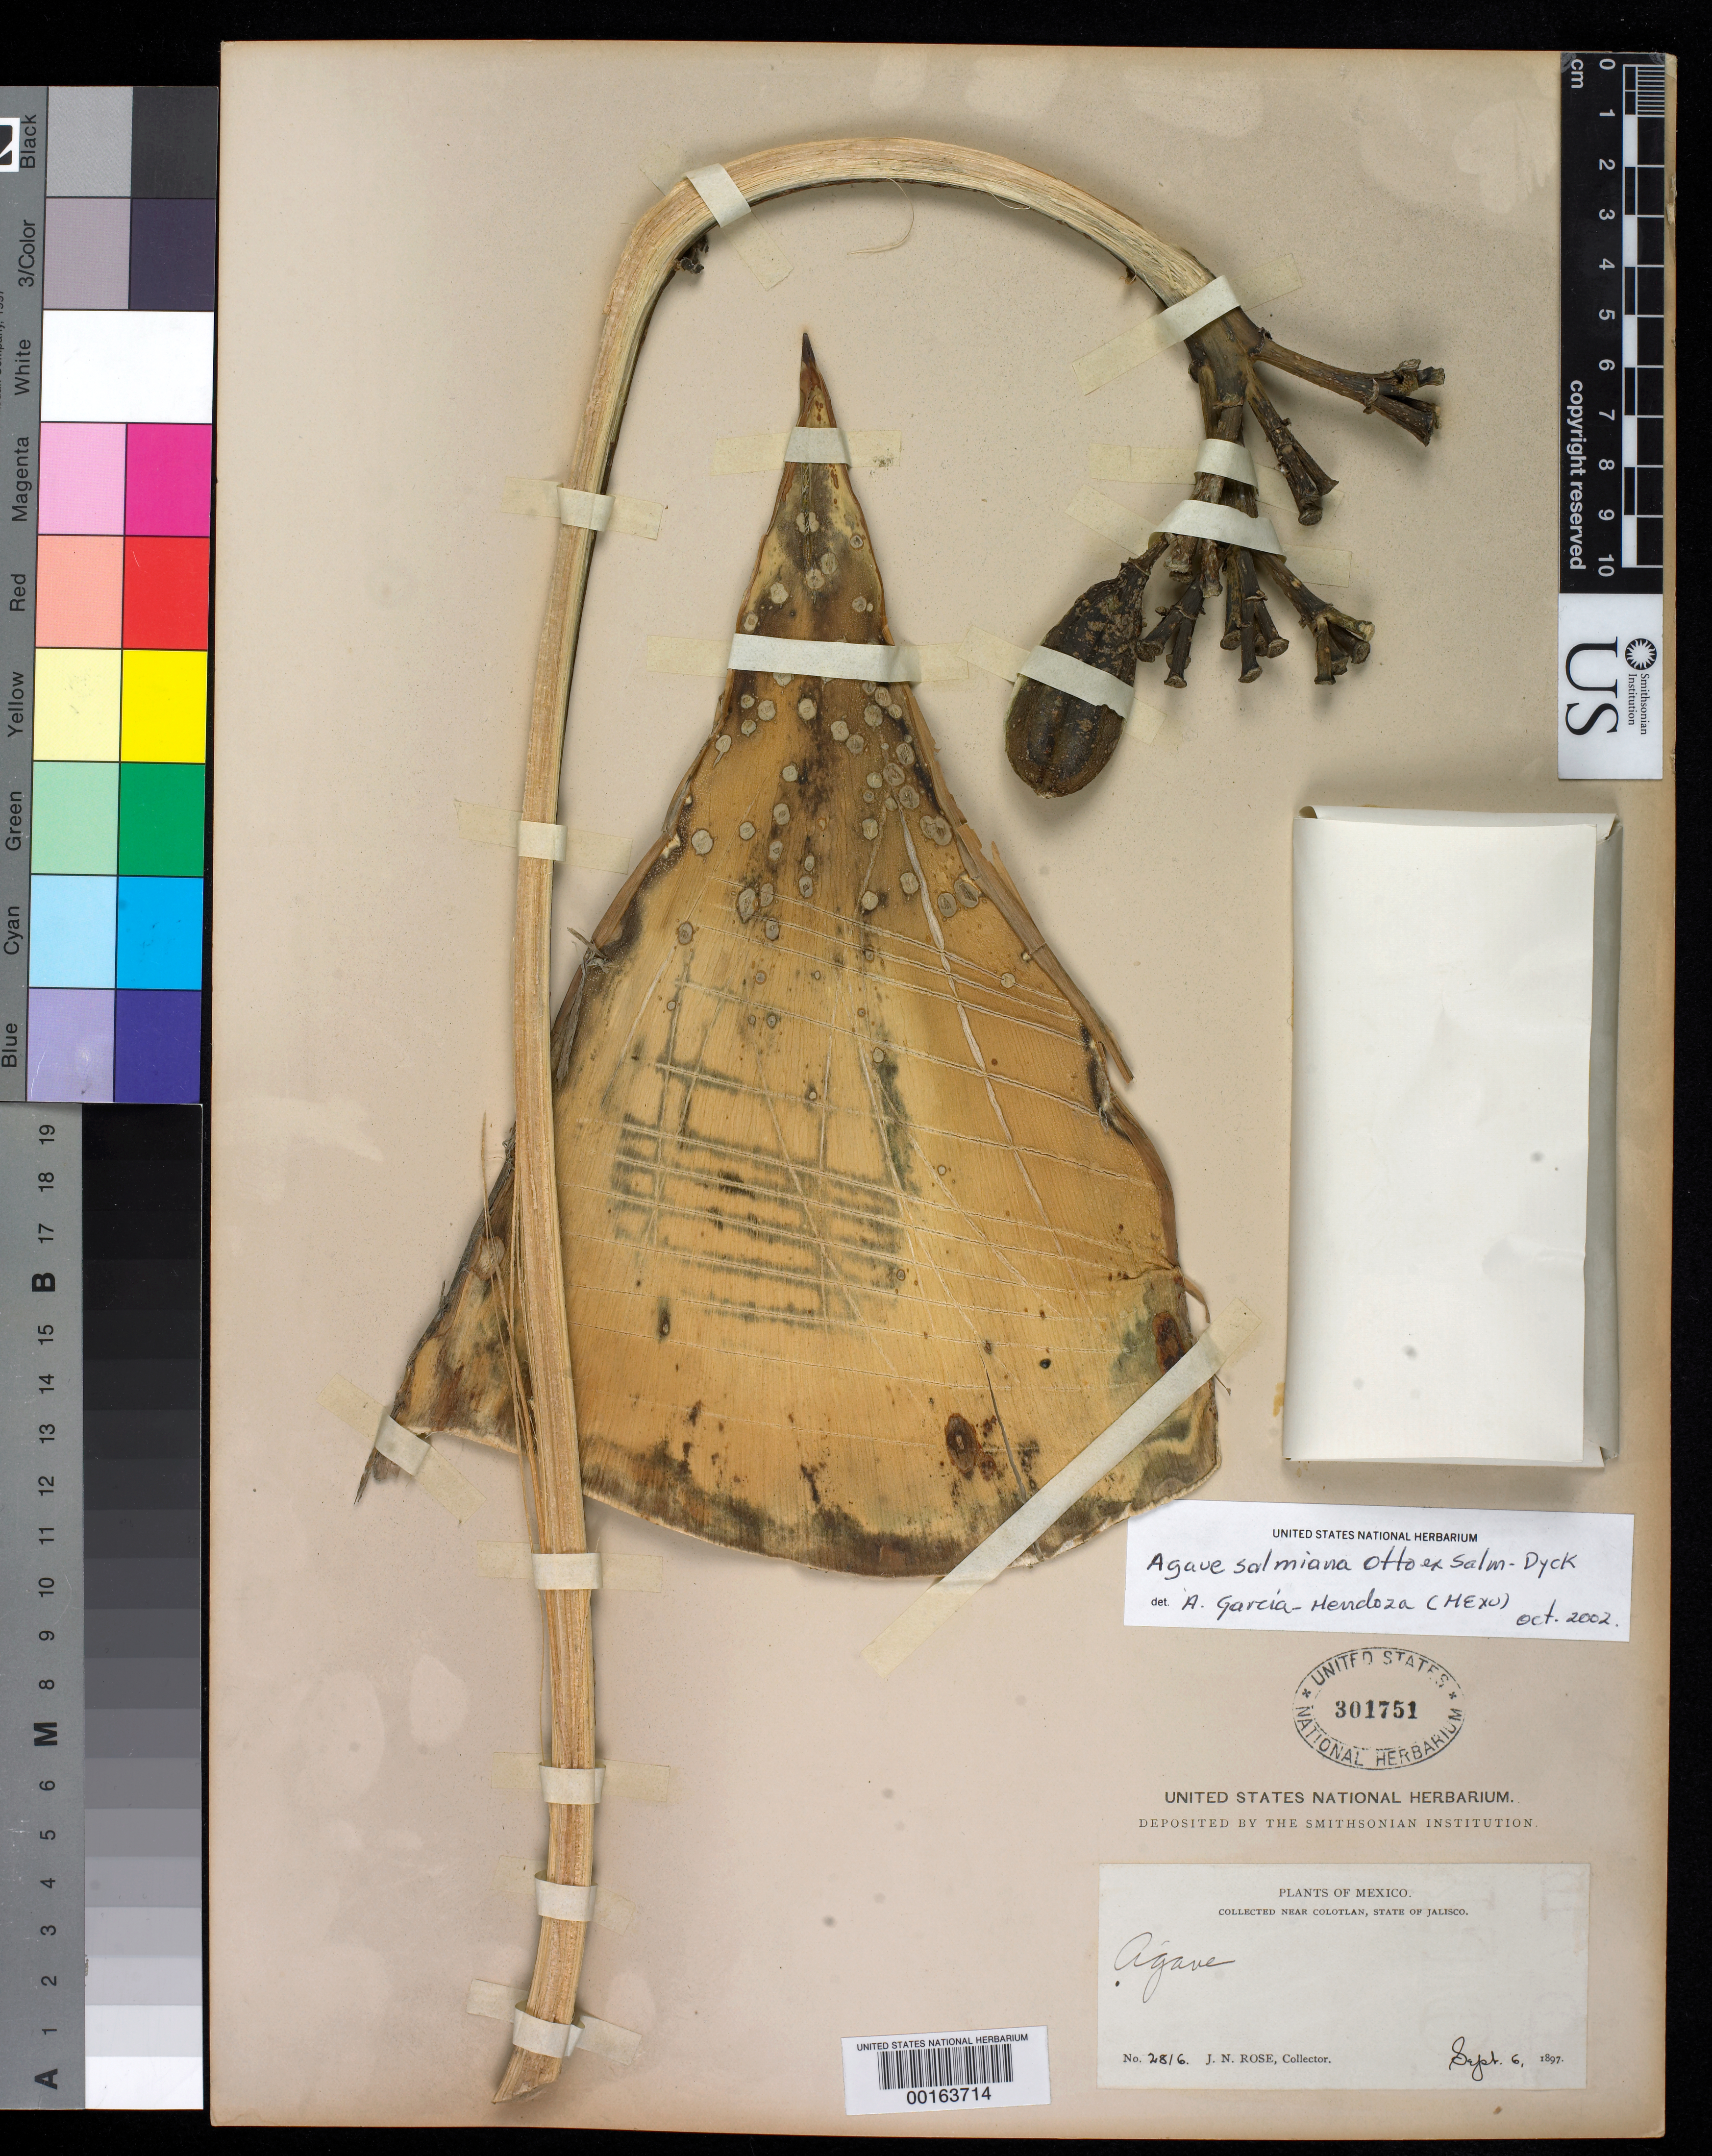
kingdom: Plantae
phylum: Tracheophyta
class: Liliopsida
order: Asparagales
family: Asparagaceae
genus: Agave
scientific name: Agave salmiana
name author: Otto ex Salm-Dyck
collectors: J. N. Rose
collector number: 2816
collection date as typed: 06 Sep 1897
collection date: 1897-09-06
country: Mexico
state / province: Jalisco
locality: Near Colotlan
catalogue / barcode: US 301751